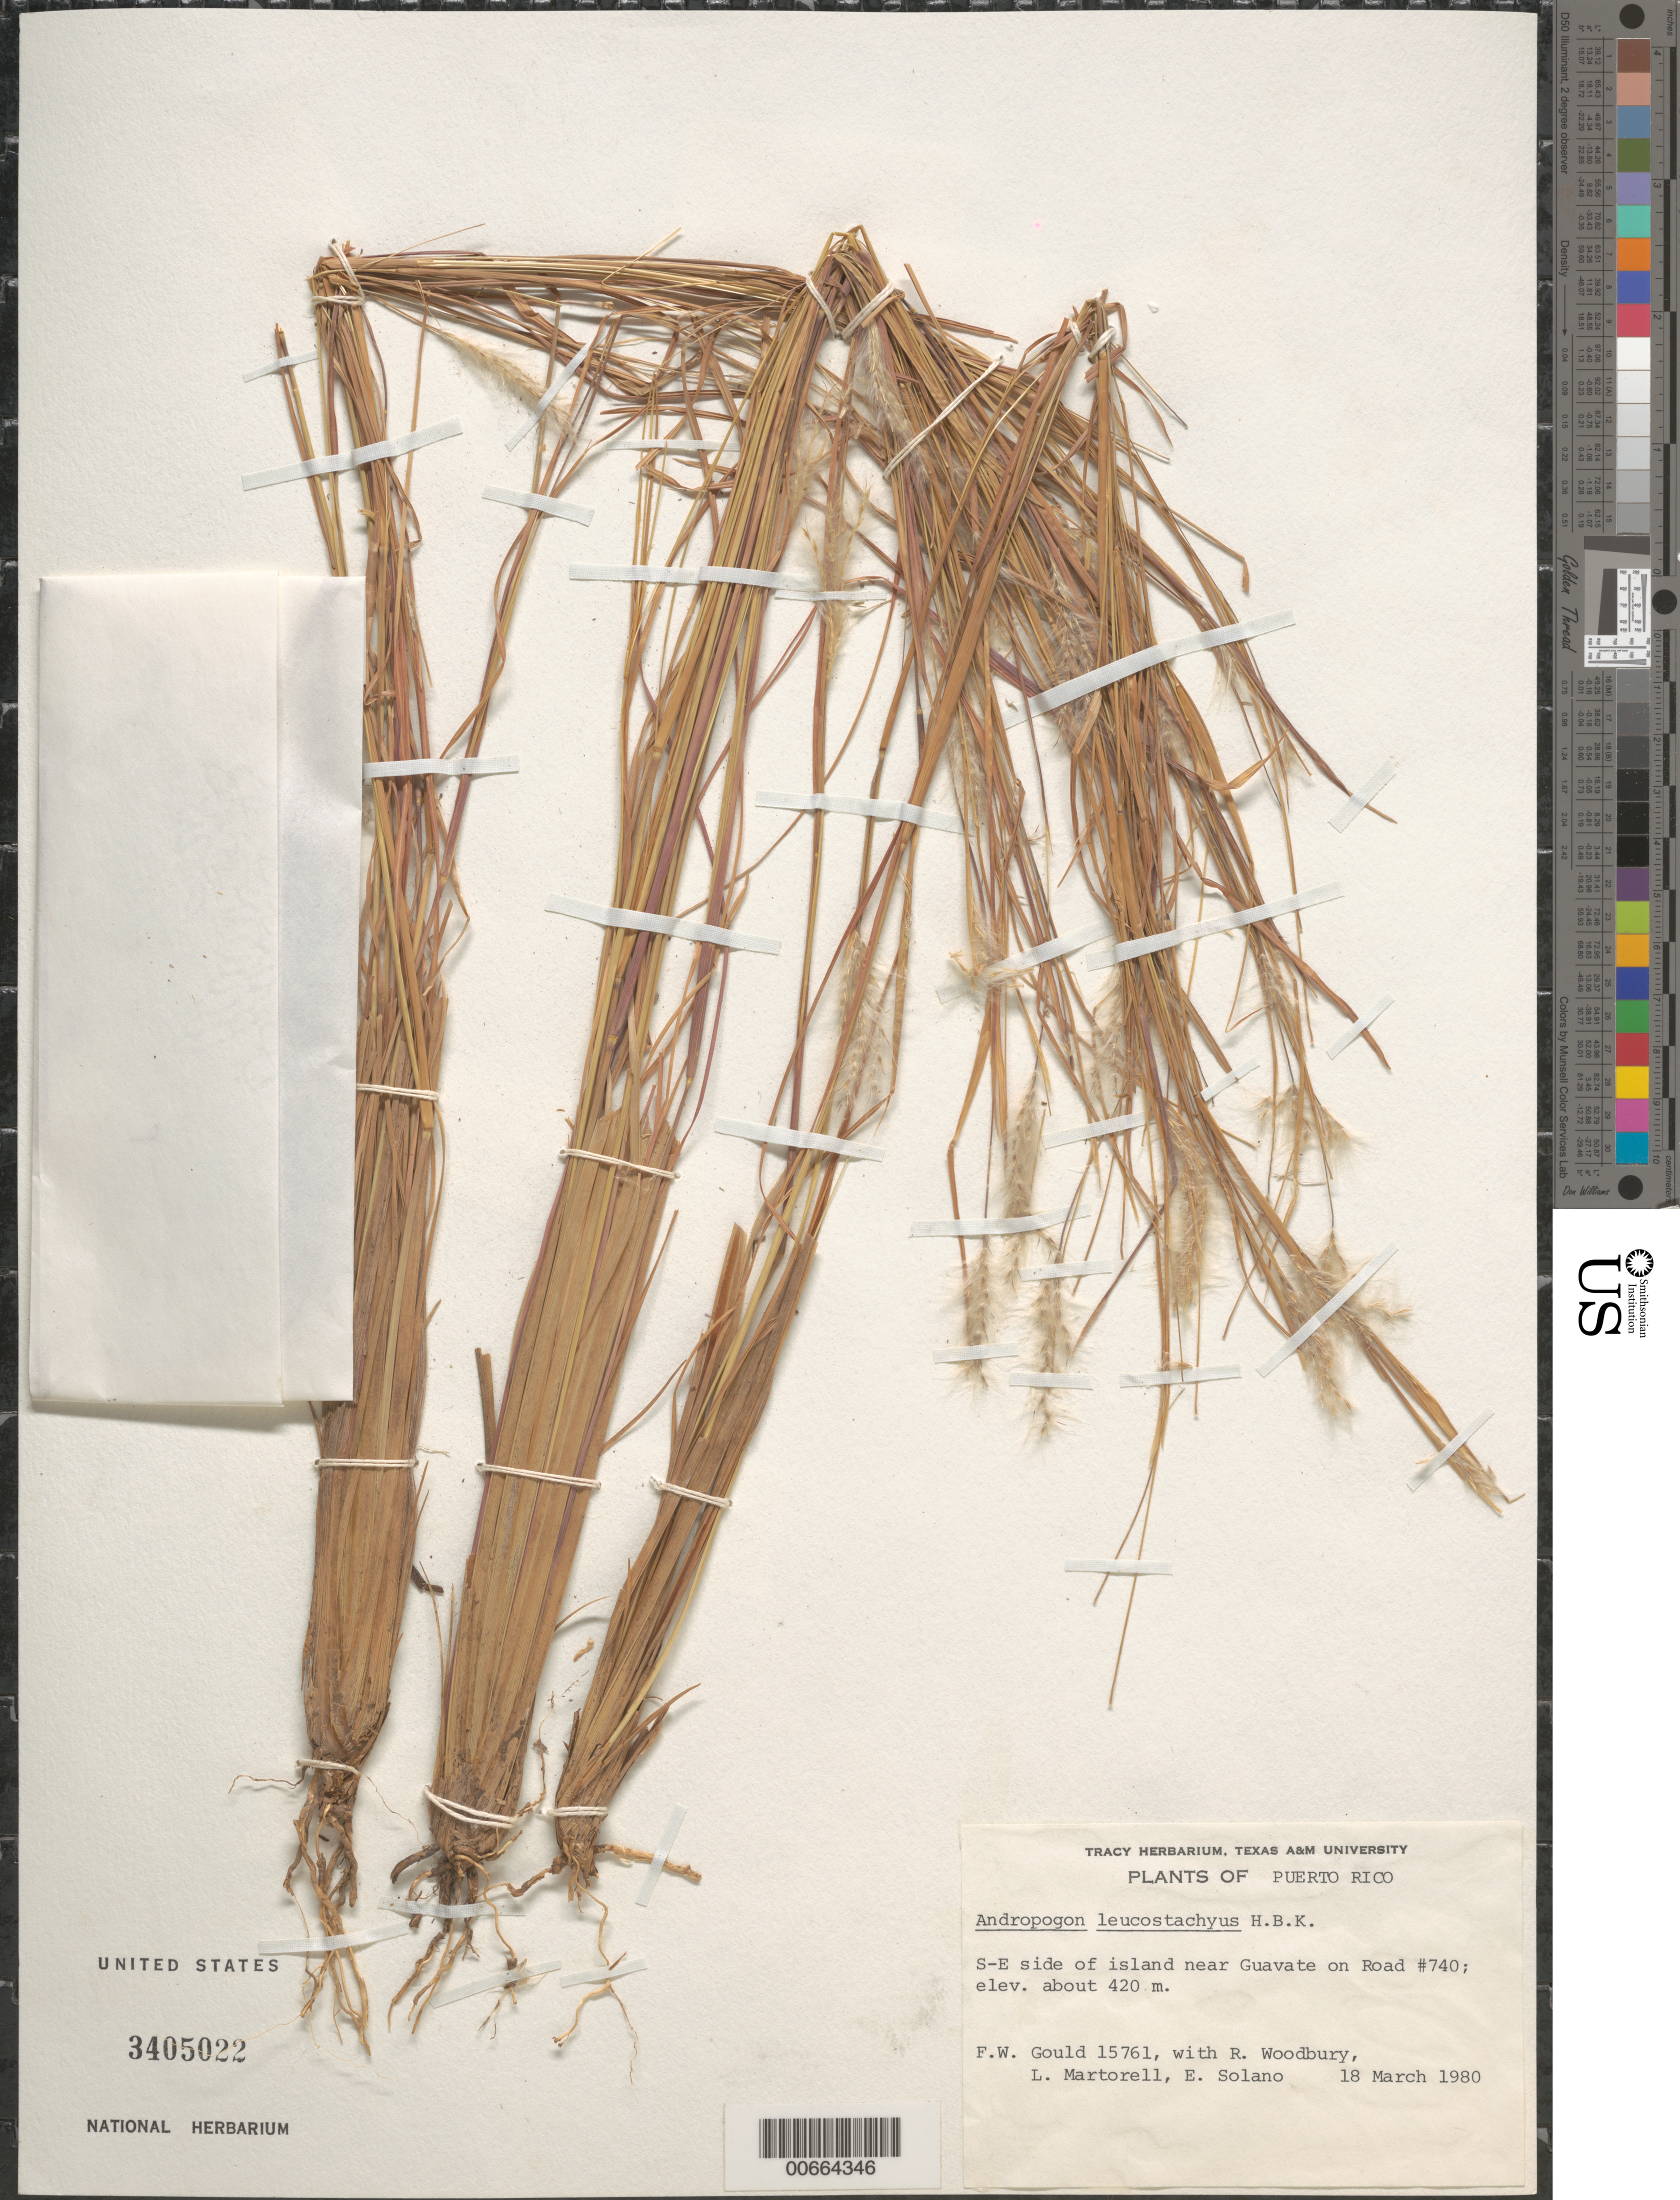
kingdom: Plantae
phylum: Tracheophyta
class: Liliopsida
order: Poales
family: Poaceae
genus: Andropogon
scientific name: Andropogon leucostachyus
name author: Kunth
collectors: F. W. Gould, R. O. Woodbury, L. Martorell & E. Solano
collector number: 15761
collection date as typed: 18 Mar 1980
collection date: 1980-03-18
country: Puerto Rico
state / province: Cayey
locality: Guavate, near, on Road #740, SE side of Island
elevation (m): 420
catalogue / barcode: US 3405022